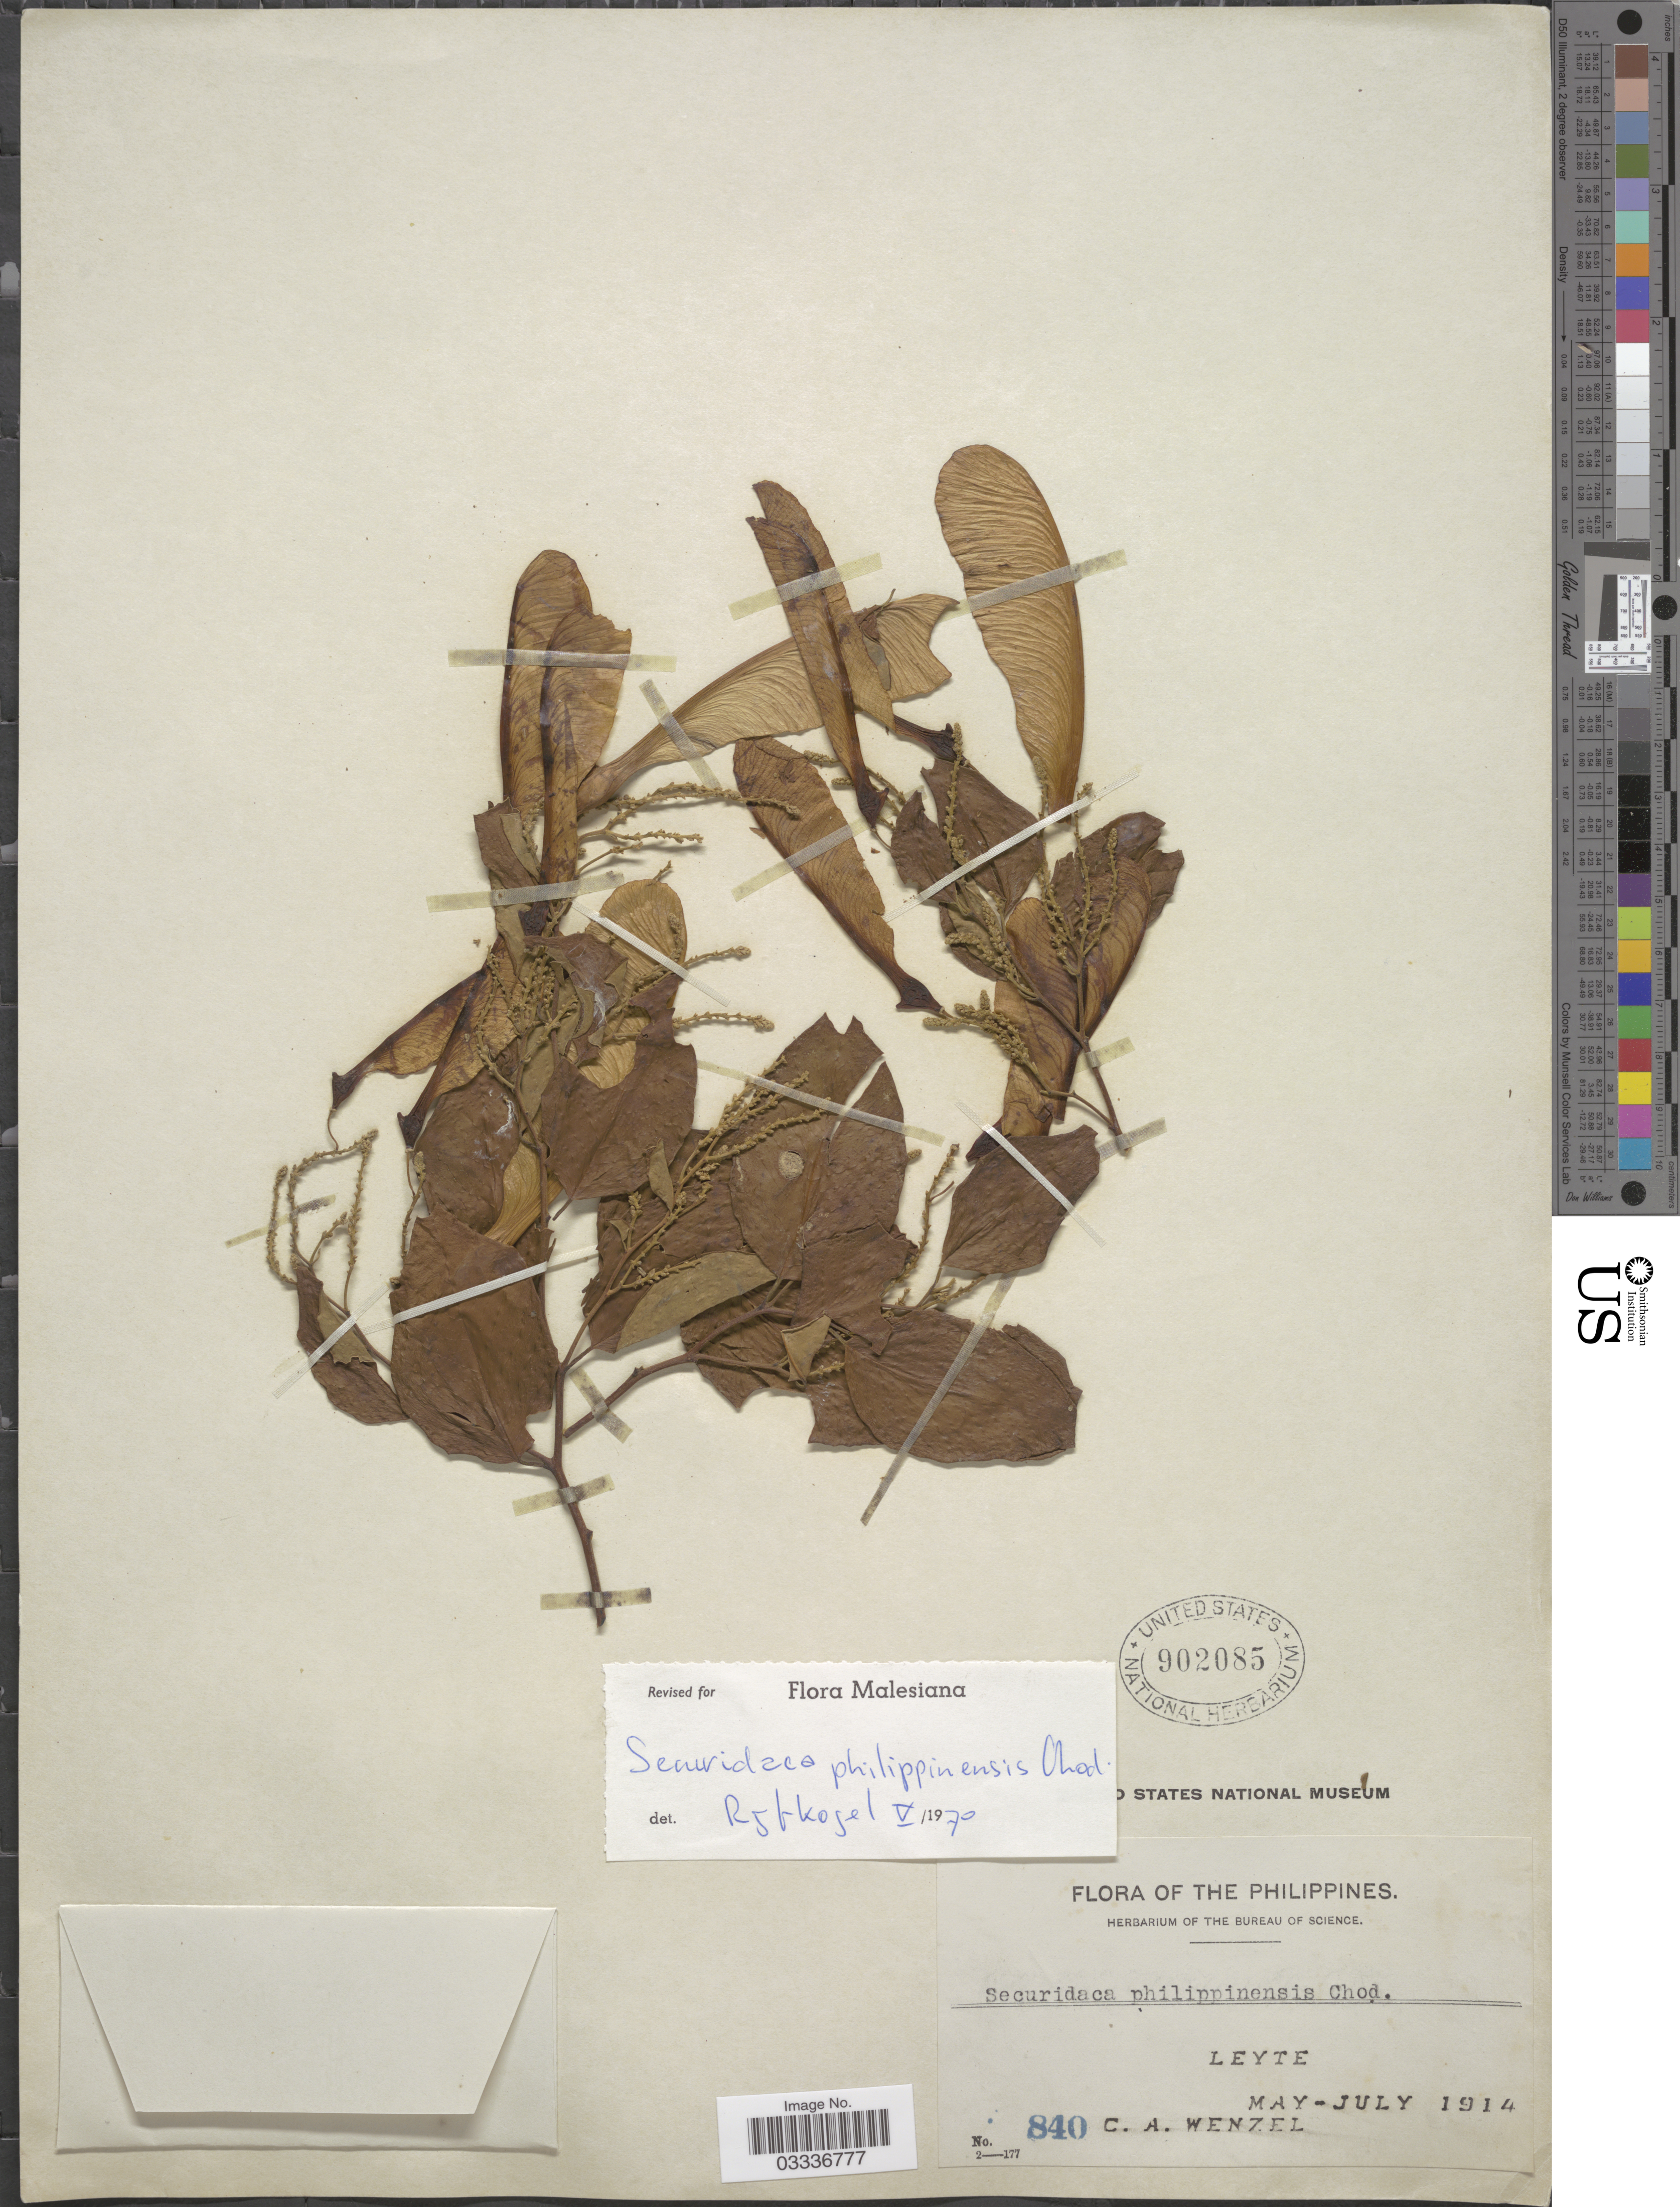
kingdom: Plantae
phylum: Tracheophyta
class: Magnoliopsida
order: Fabales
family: Polygalaceae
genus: Securidaca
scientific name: Securidaca philippinensis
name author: Chodat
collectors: C. Wenzel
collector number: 840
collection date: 1914-05/1914-07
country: Philippines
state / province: Eastern Visayas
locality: Leyte.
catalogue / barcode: US 902085